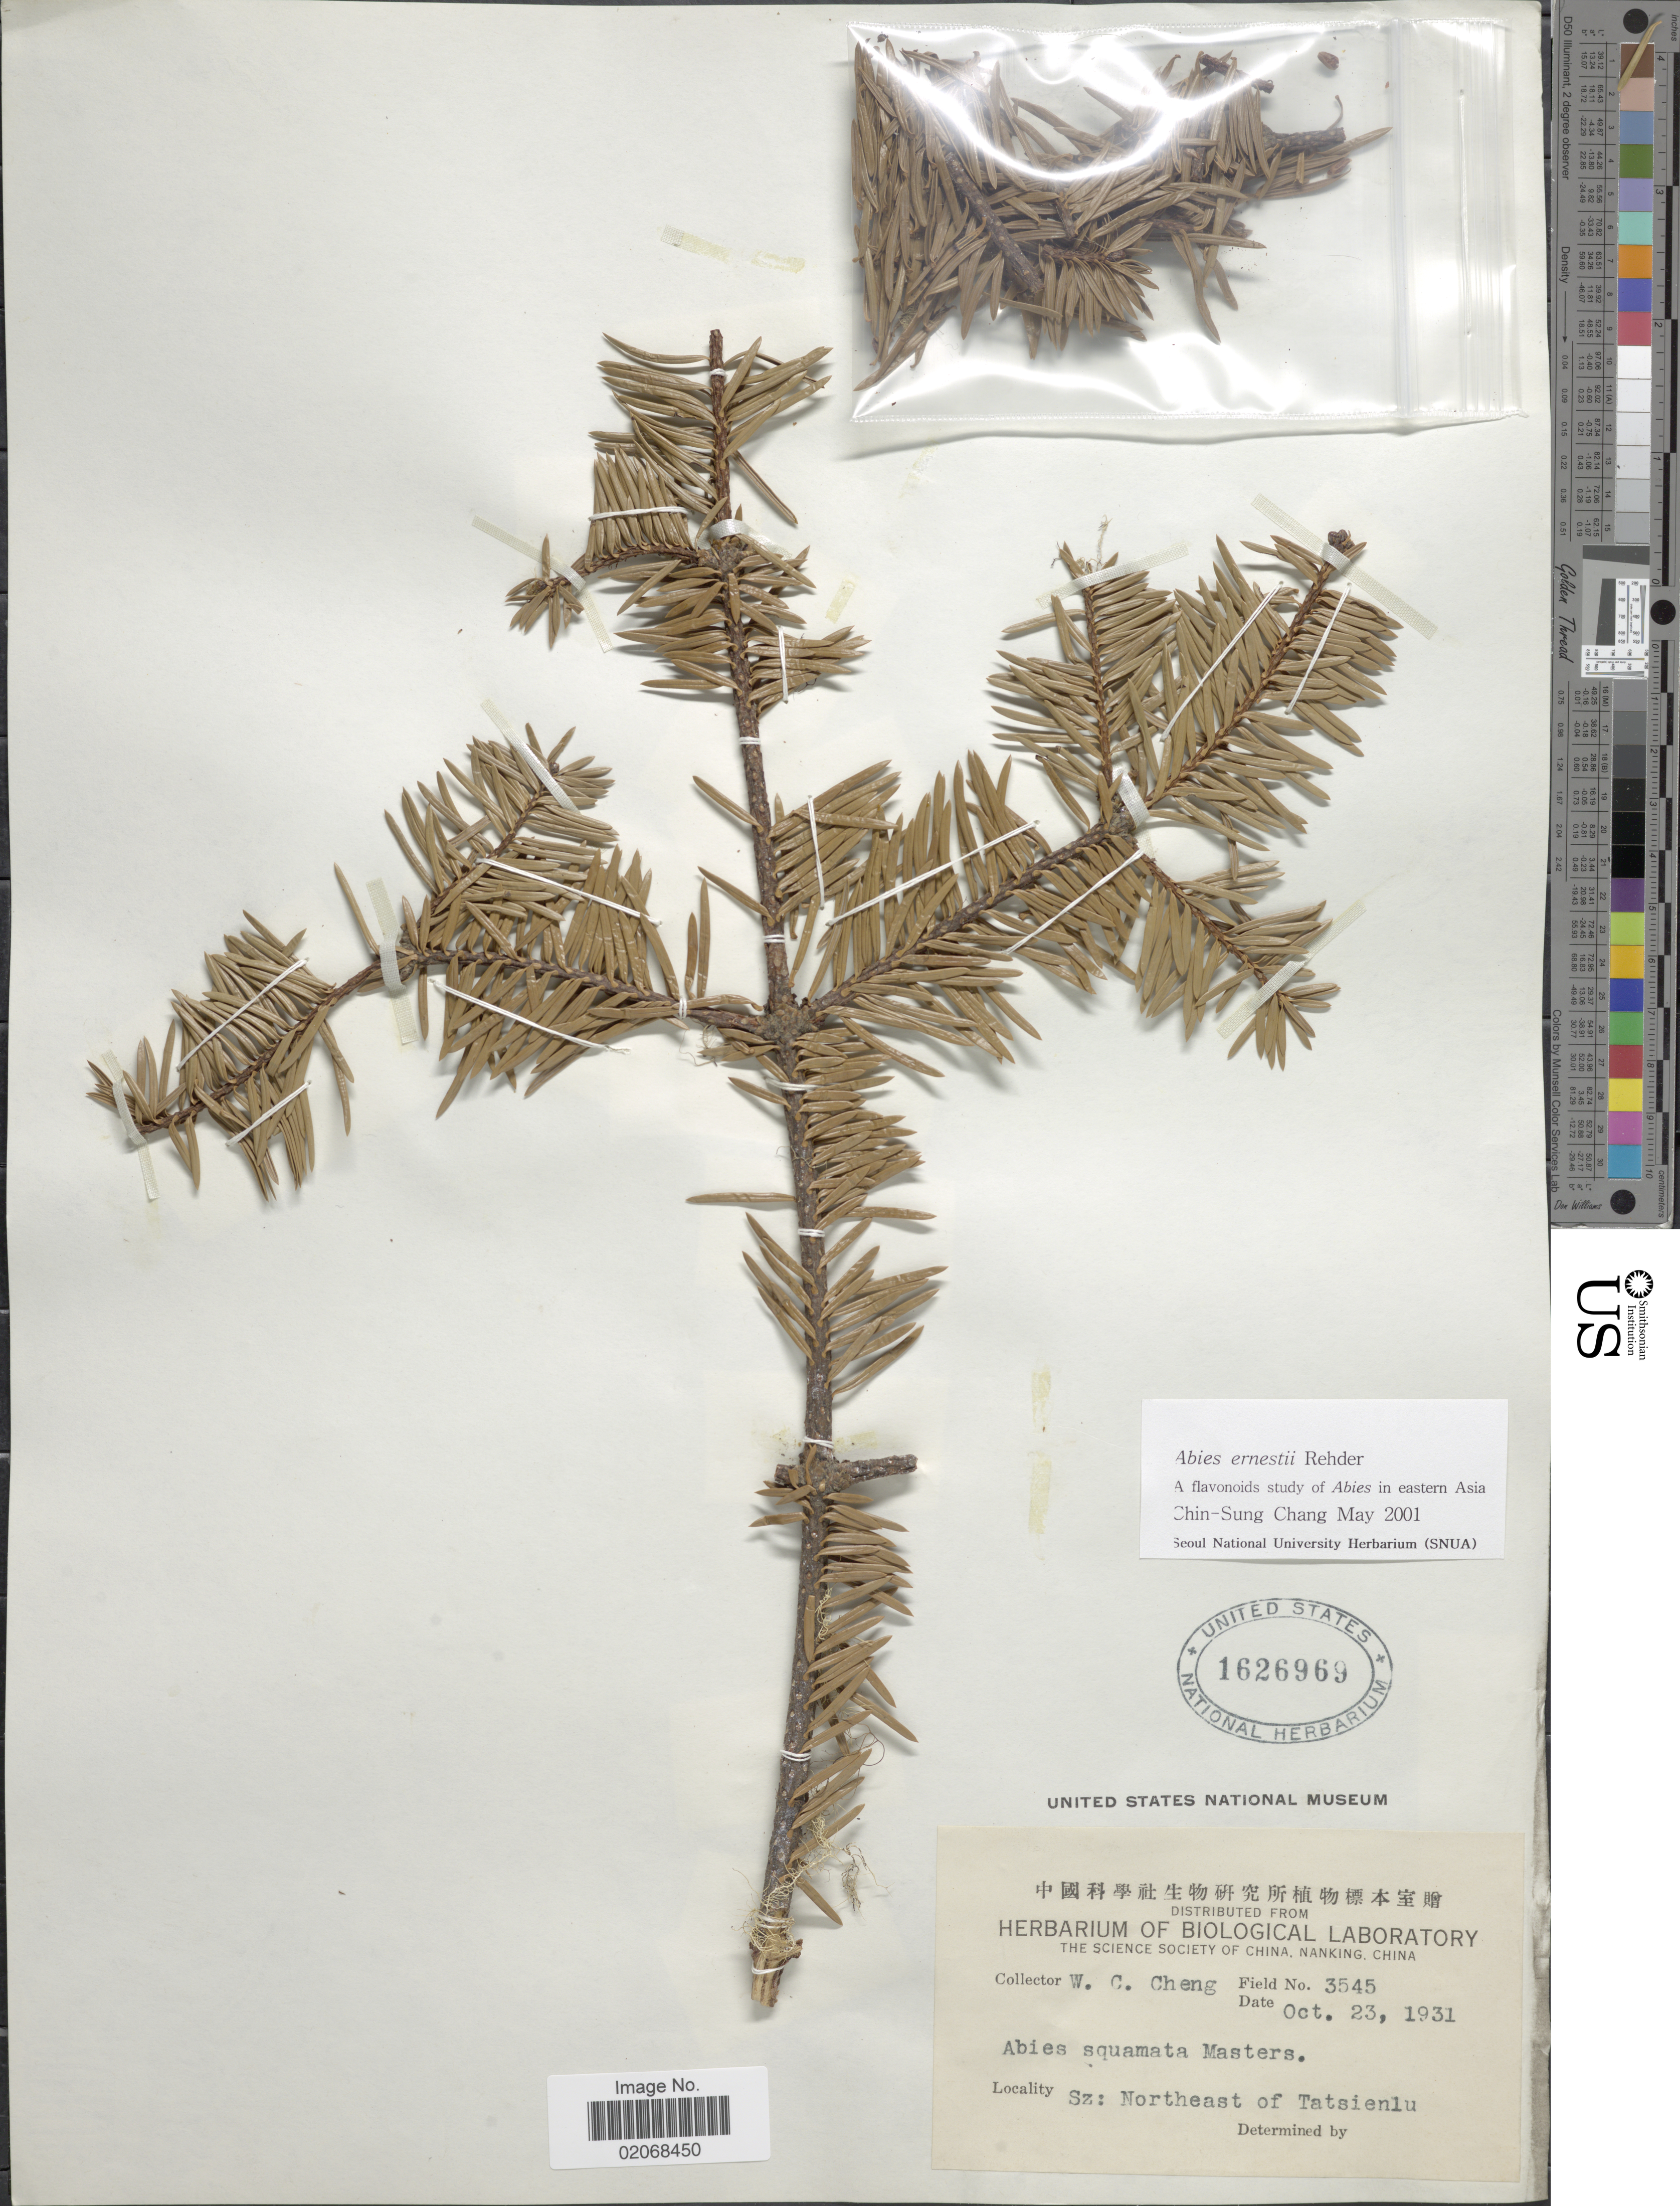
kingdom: Plantae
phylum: Tracheophyta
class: Pinopsida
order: Pinales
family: Pinaceae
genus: Abies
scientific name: Abies ernesti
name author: Rehder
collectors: W. C. Cheng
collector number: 3545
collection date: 1931-10-23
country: China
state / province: Sichuan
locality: Sz: Northeast of Tatsienlu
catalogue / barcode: US 1626969